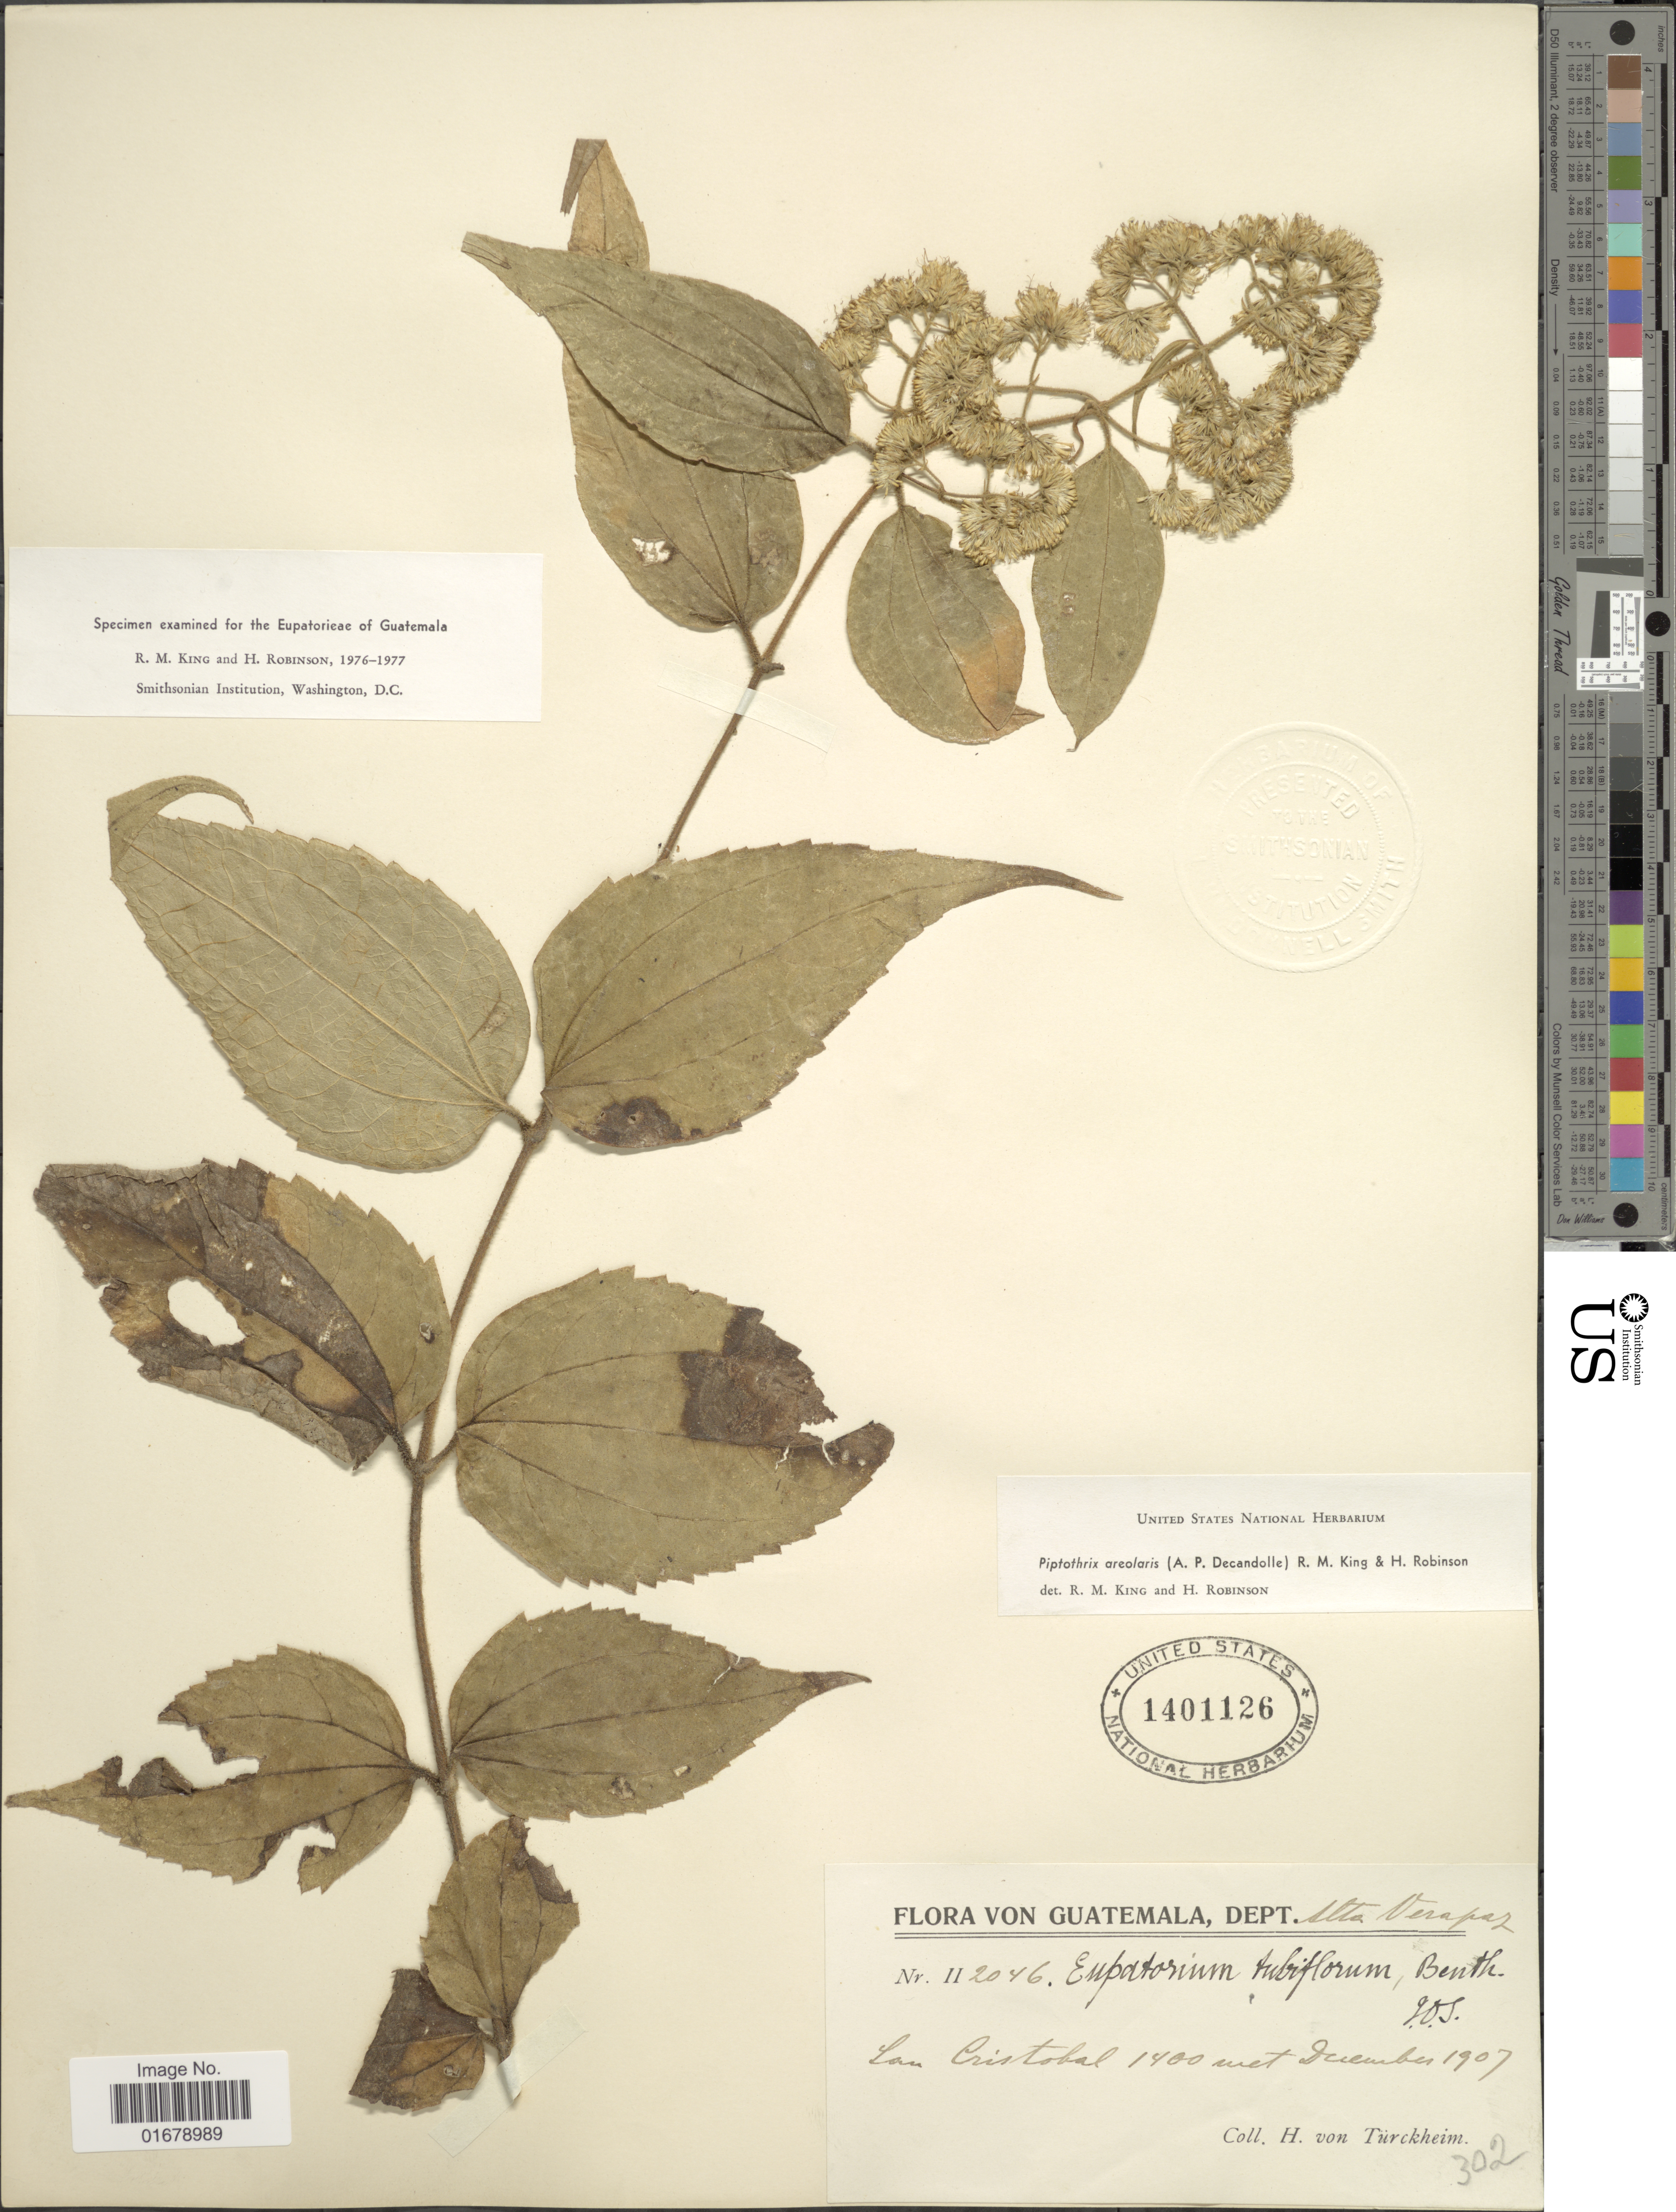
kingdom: Plantae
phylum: Tracheophyta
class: Magnoliopsida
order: Asterales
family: Asteraceae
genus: Piptothrix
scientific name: Piptothrix areolaris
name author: (DC.) R.M. King & H. Rob.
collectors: H. von Türckheim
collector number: II 2046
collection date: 1907-12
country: Guatemala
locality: Guatemala. San Cristobal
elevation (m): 1400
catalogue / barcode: US 1401126